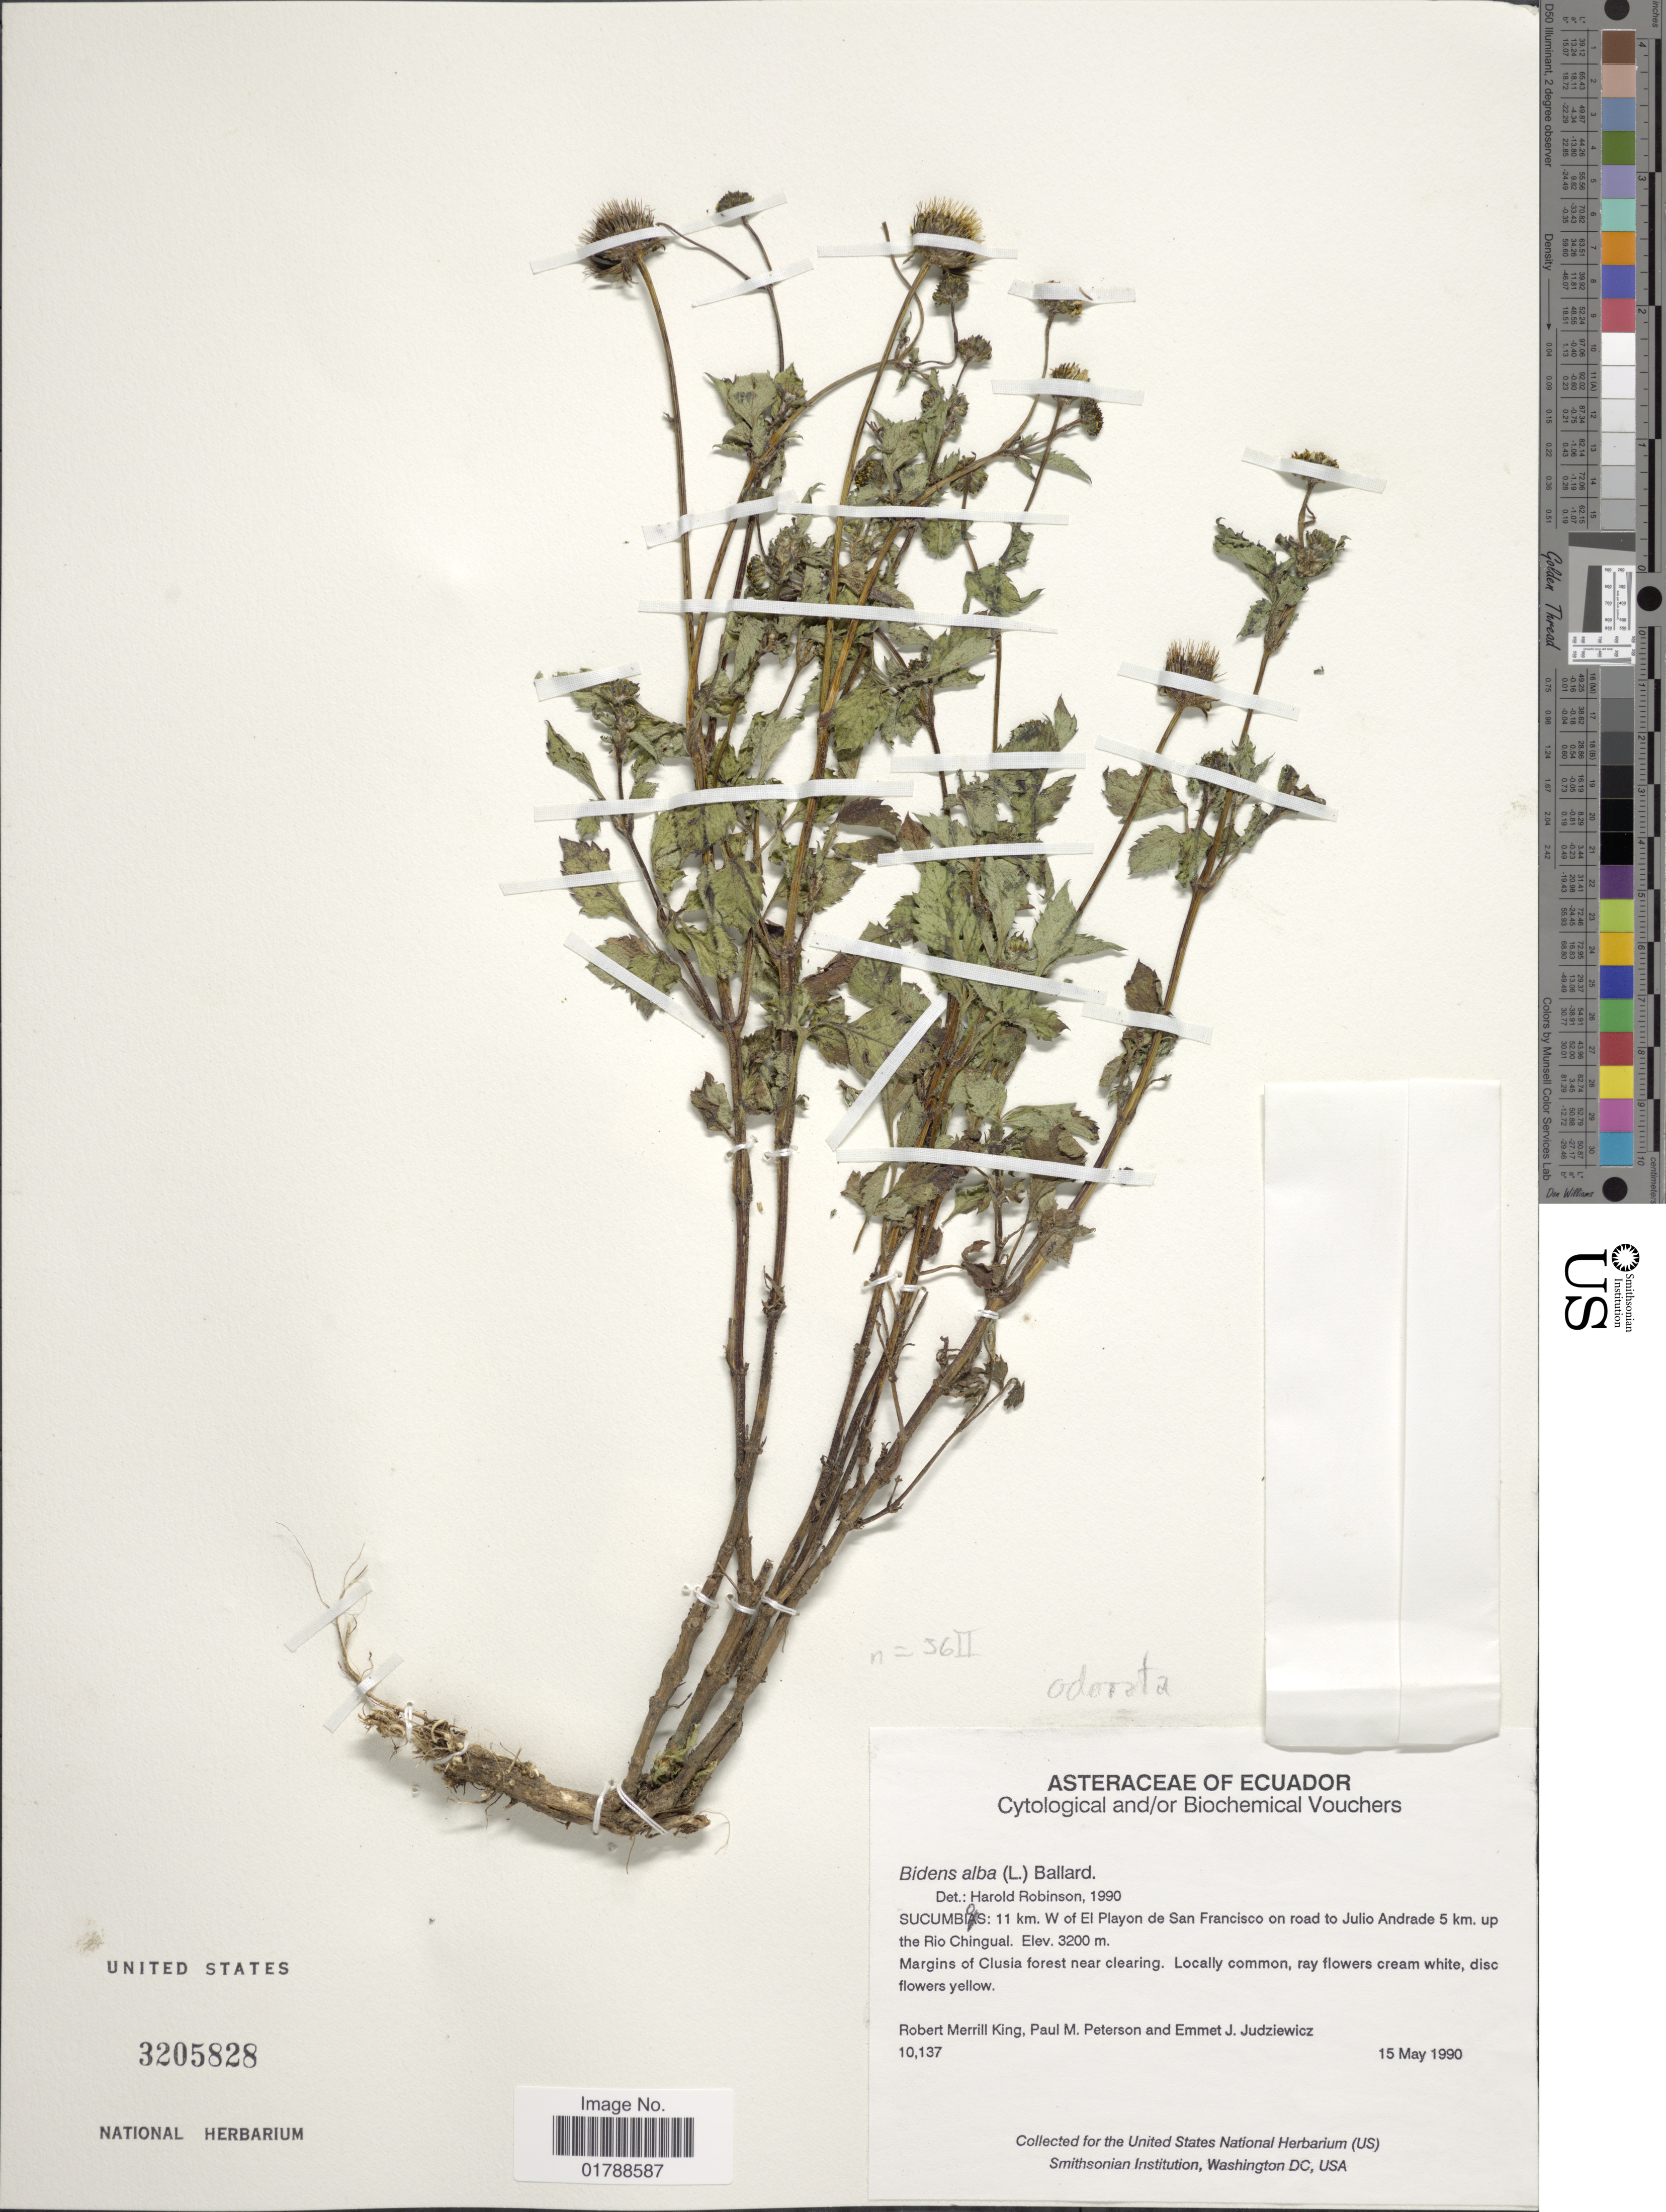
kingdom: Plantae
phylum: Tracheophyta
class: Magnoliopsida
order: Asterales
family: Asteraceae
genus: Bidens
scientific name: Bidens odorata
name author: Cav.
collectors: R. M. King, P. M. Peterson & E. J. Judziewicz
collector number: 10137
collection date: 1990-05-15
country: Ecuador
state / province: Sucumbíos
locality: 11 km. W of El Playon de San Francisco on road to Julio Andrade 5 km. up the Rio Chingual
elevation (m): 3200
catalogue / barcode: US 3205828